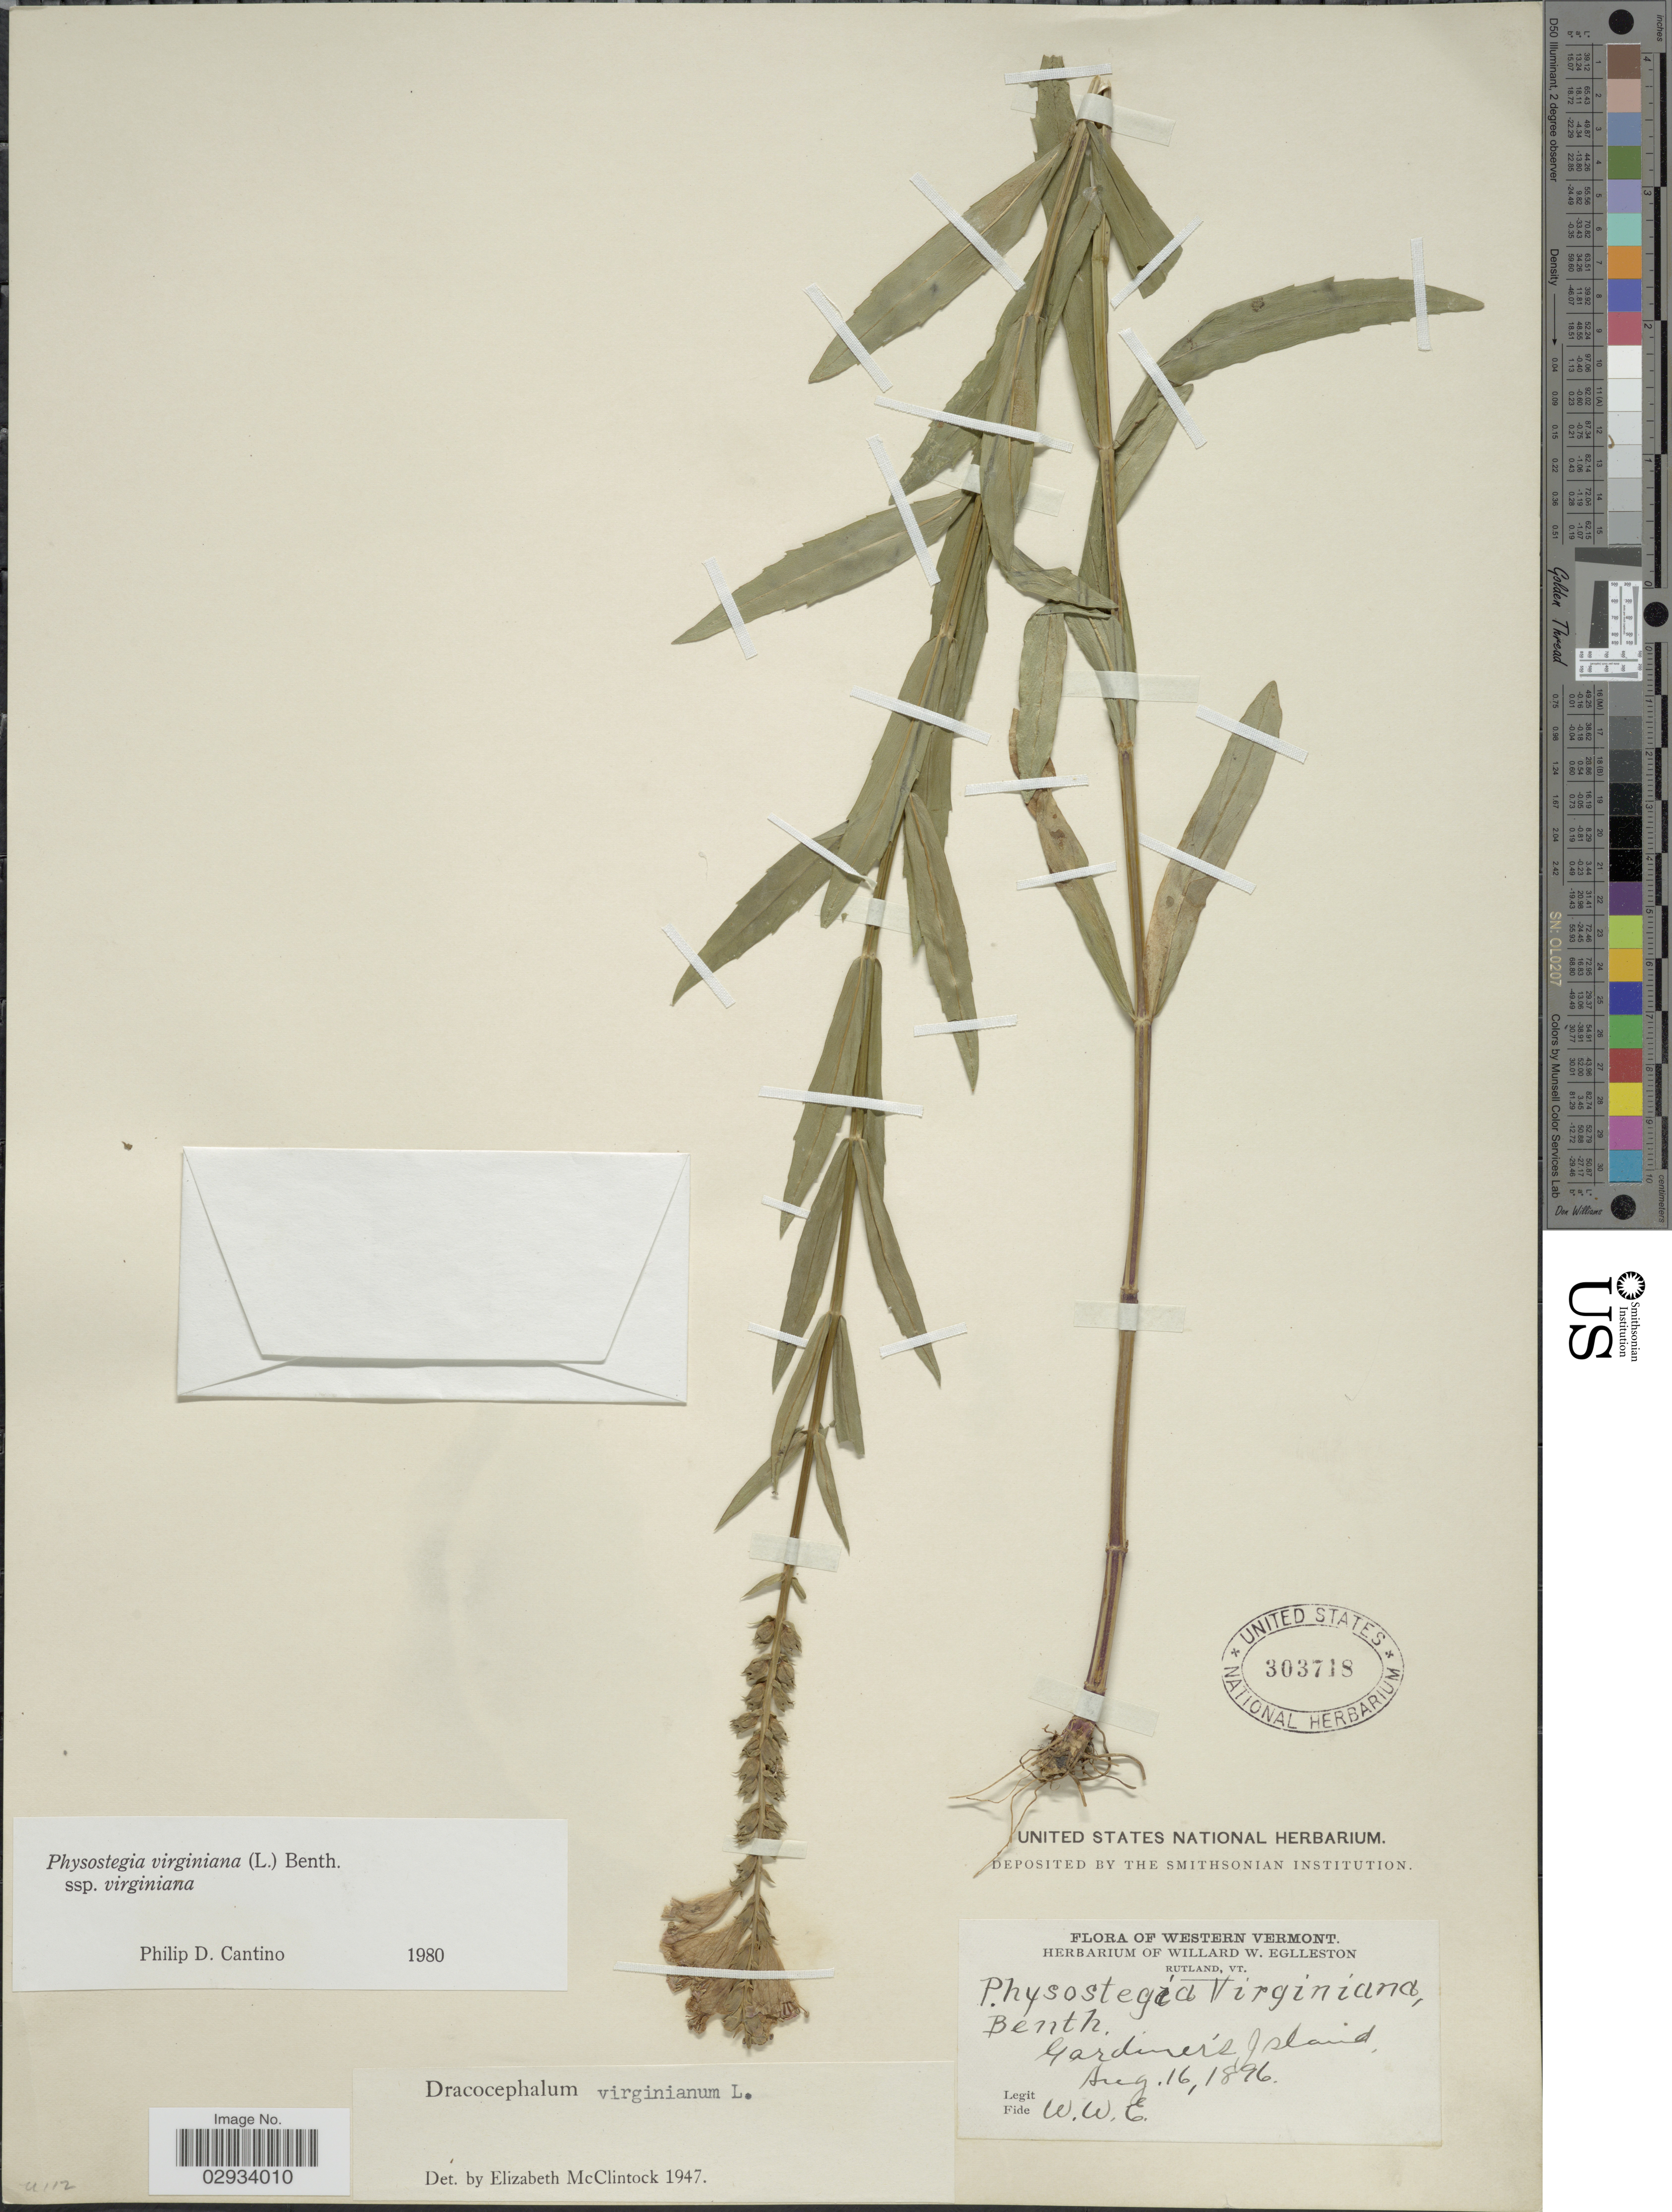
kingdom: Plantae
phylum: Tracheophyta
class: Magnoliopsida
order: Lamiales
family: Lamiaceae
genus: Physostegia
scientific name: Physostegia virginiana subsp. virginiana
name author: (L.) Benth.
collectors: W. W. Eggleston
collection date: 1896-08-16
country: United States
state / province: Vermont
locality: Western Vermont, Gardiner's Island.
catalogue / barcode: US 303718